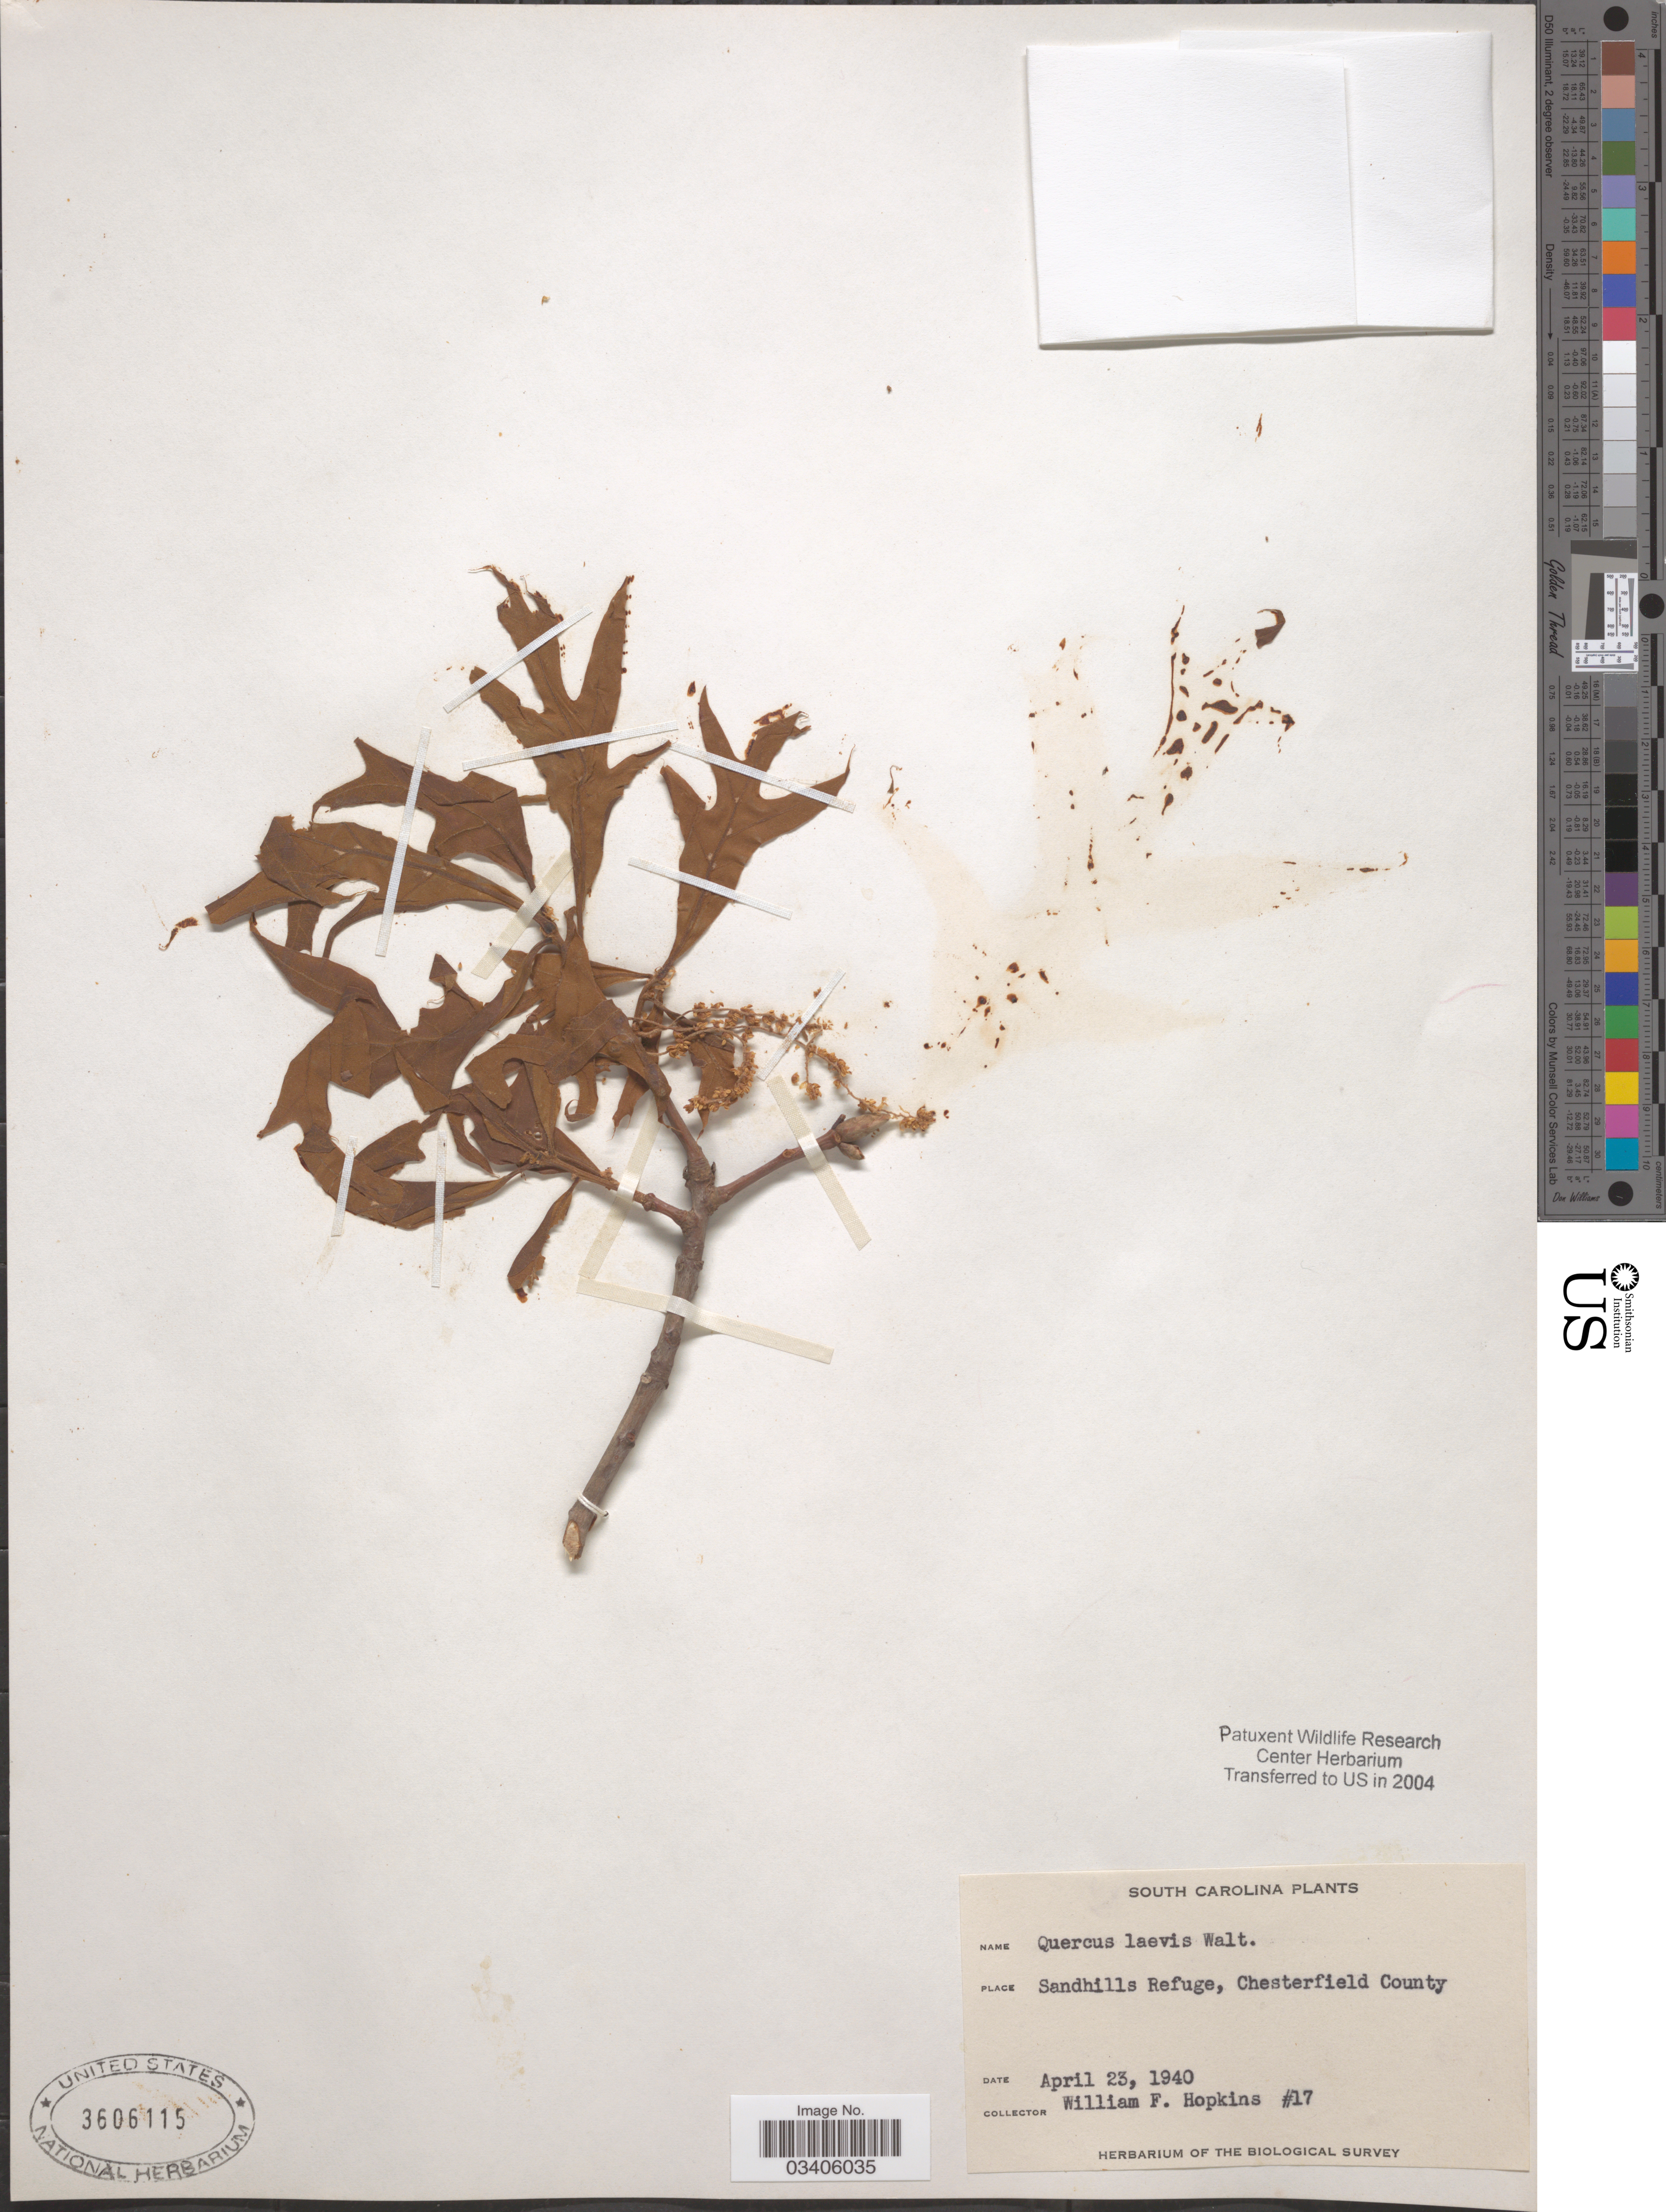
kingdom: Plantae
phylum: Tracheophyta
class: Magnoliopsida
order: Fagales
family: Fagaceae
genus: Quercus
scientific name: Quercus laevis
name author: Walter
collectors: W. Hopkins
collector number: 17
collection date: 1940-04-23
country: United States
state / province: South Carolina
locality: Sandhills Refuge, Chesterfield County.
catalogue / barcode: US 3606115